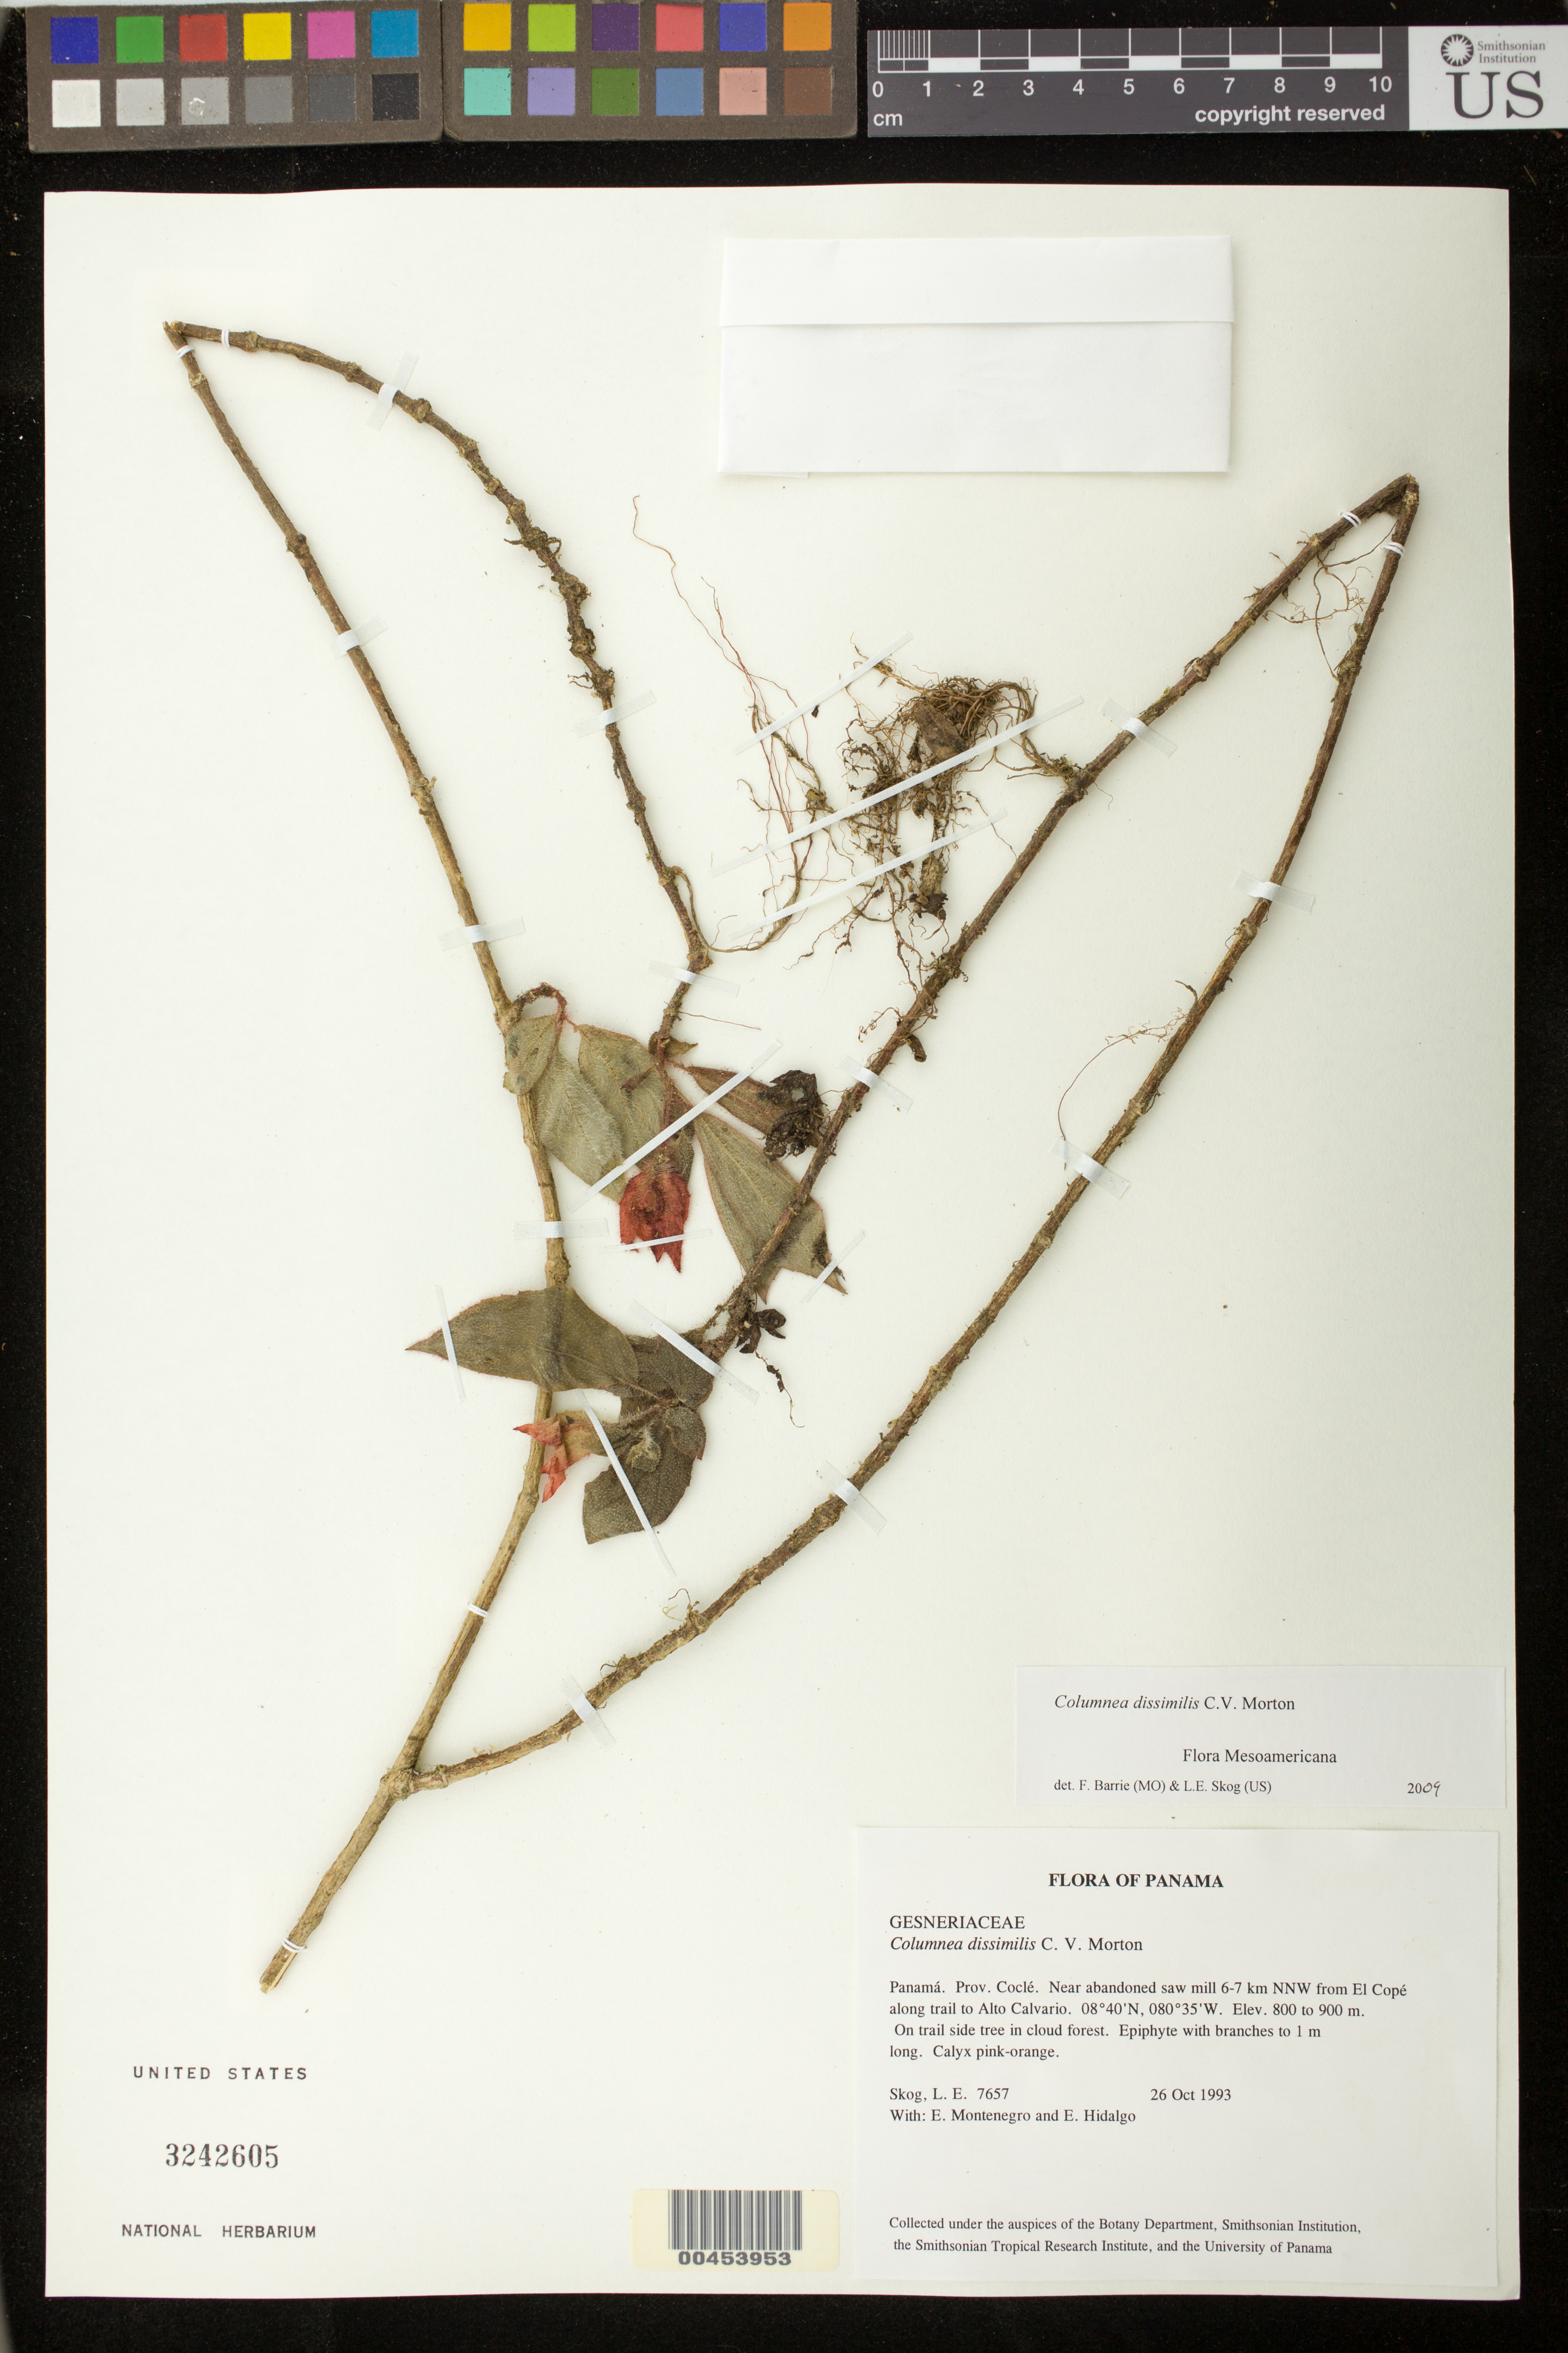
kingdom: Plantae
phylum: Tracheophyta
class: Magnoliopsida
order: Lamiales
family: Gesneriaceae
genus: Columnea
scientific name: Columnea dissimilis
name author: C.V. Morton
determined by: Skog, Laurence E.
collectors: L. E. Skog, E. Montenegro & E. Hildalgo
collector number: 7657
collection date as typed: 26 Oct 1993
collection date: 1993-10-26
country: Panama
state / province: Coclé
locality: Near abandoned saw mill 6-7 km NNW from El Copé along trail to Alto Calvario.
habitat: On trail side tree in cloud forest.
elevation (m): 800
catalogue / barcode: US 3242605